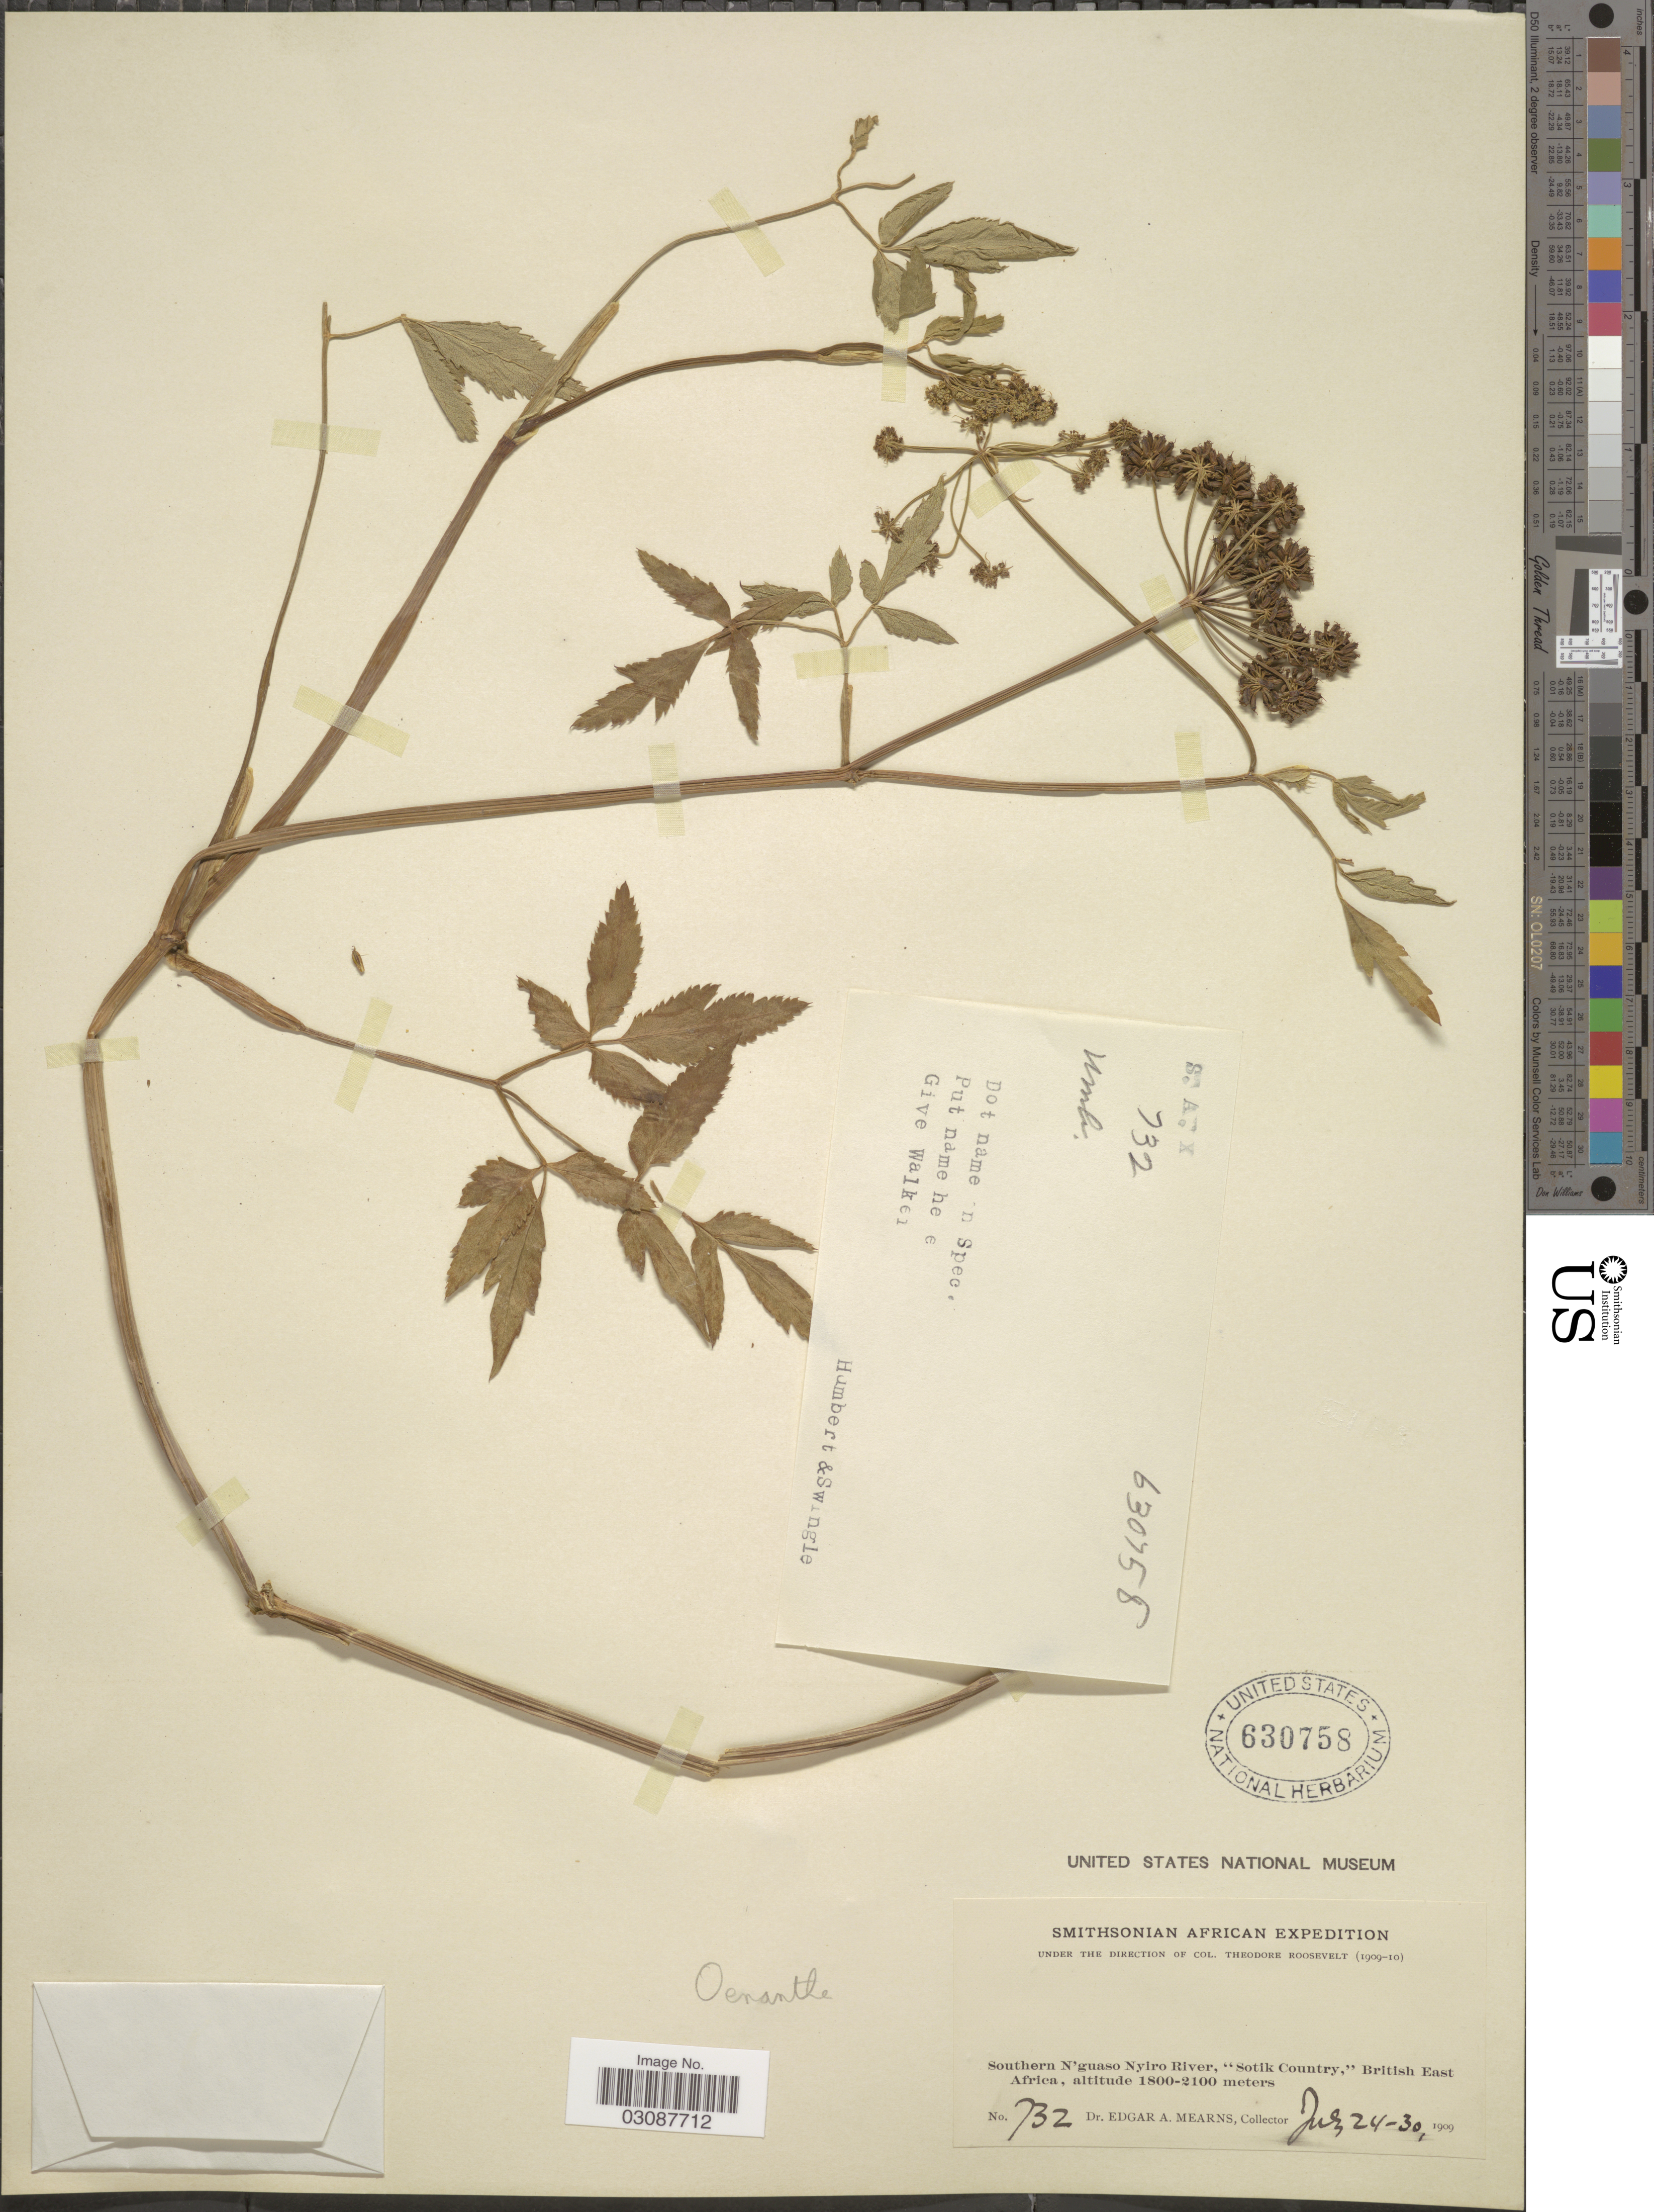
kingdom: Plantae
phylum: Tracheophyta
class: Magnoliopsida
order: Apiales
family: Apiaceae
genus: Oenanthe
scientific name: Oenanthe sp.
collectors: E. A. Mearns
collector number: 732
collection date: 1909-07-24/1909-07-30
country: Kenya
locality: Southern N'guaso Nyiro River "Sotik Country", British East Africa.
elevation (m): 1800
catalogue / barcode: US 630758